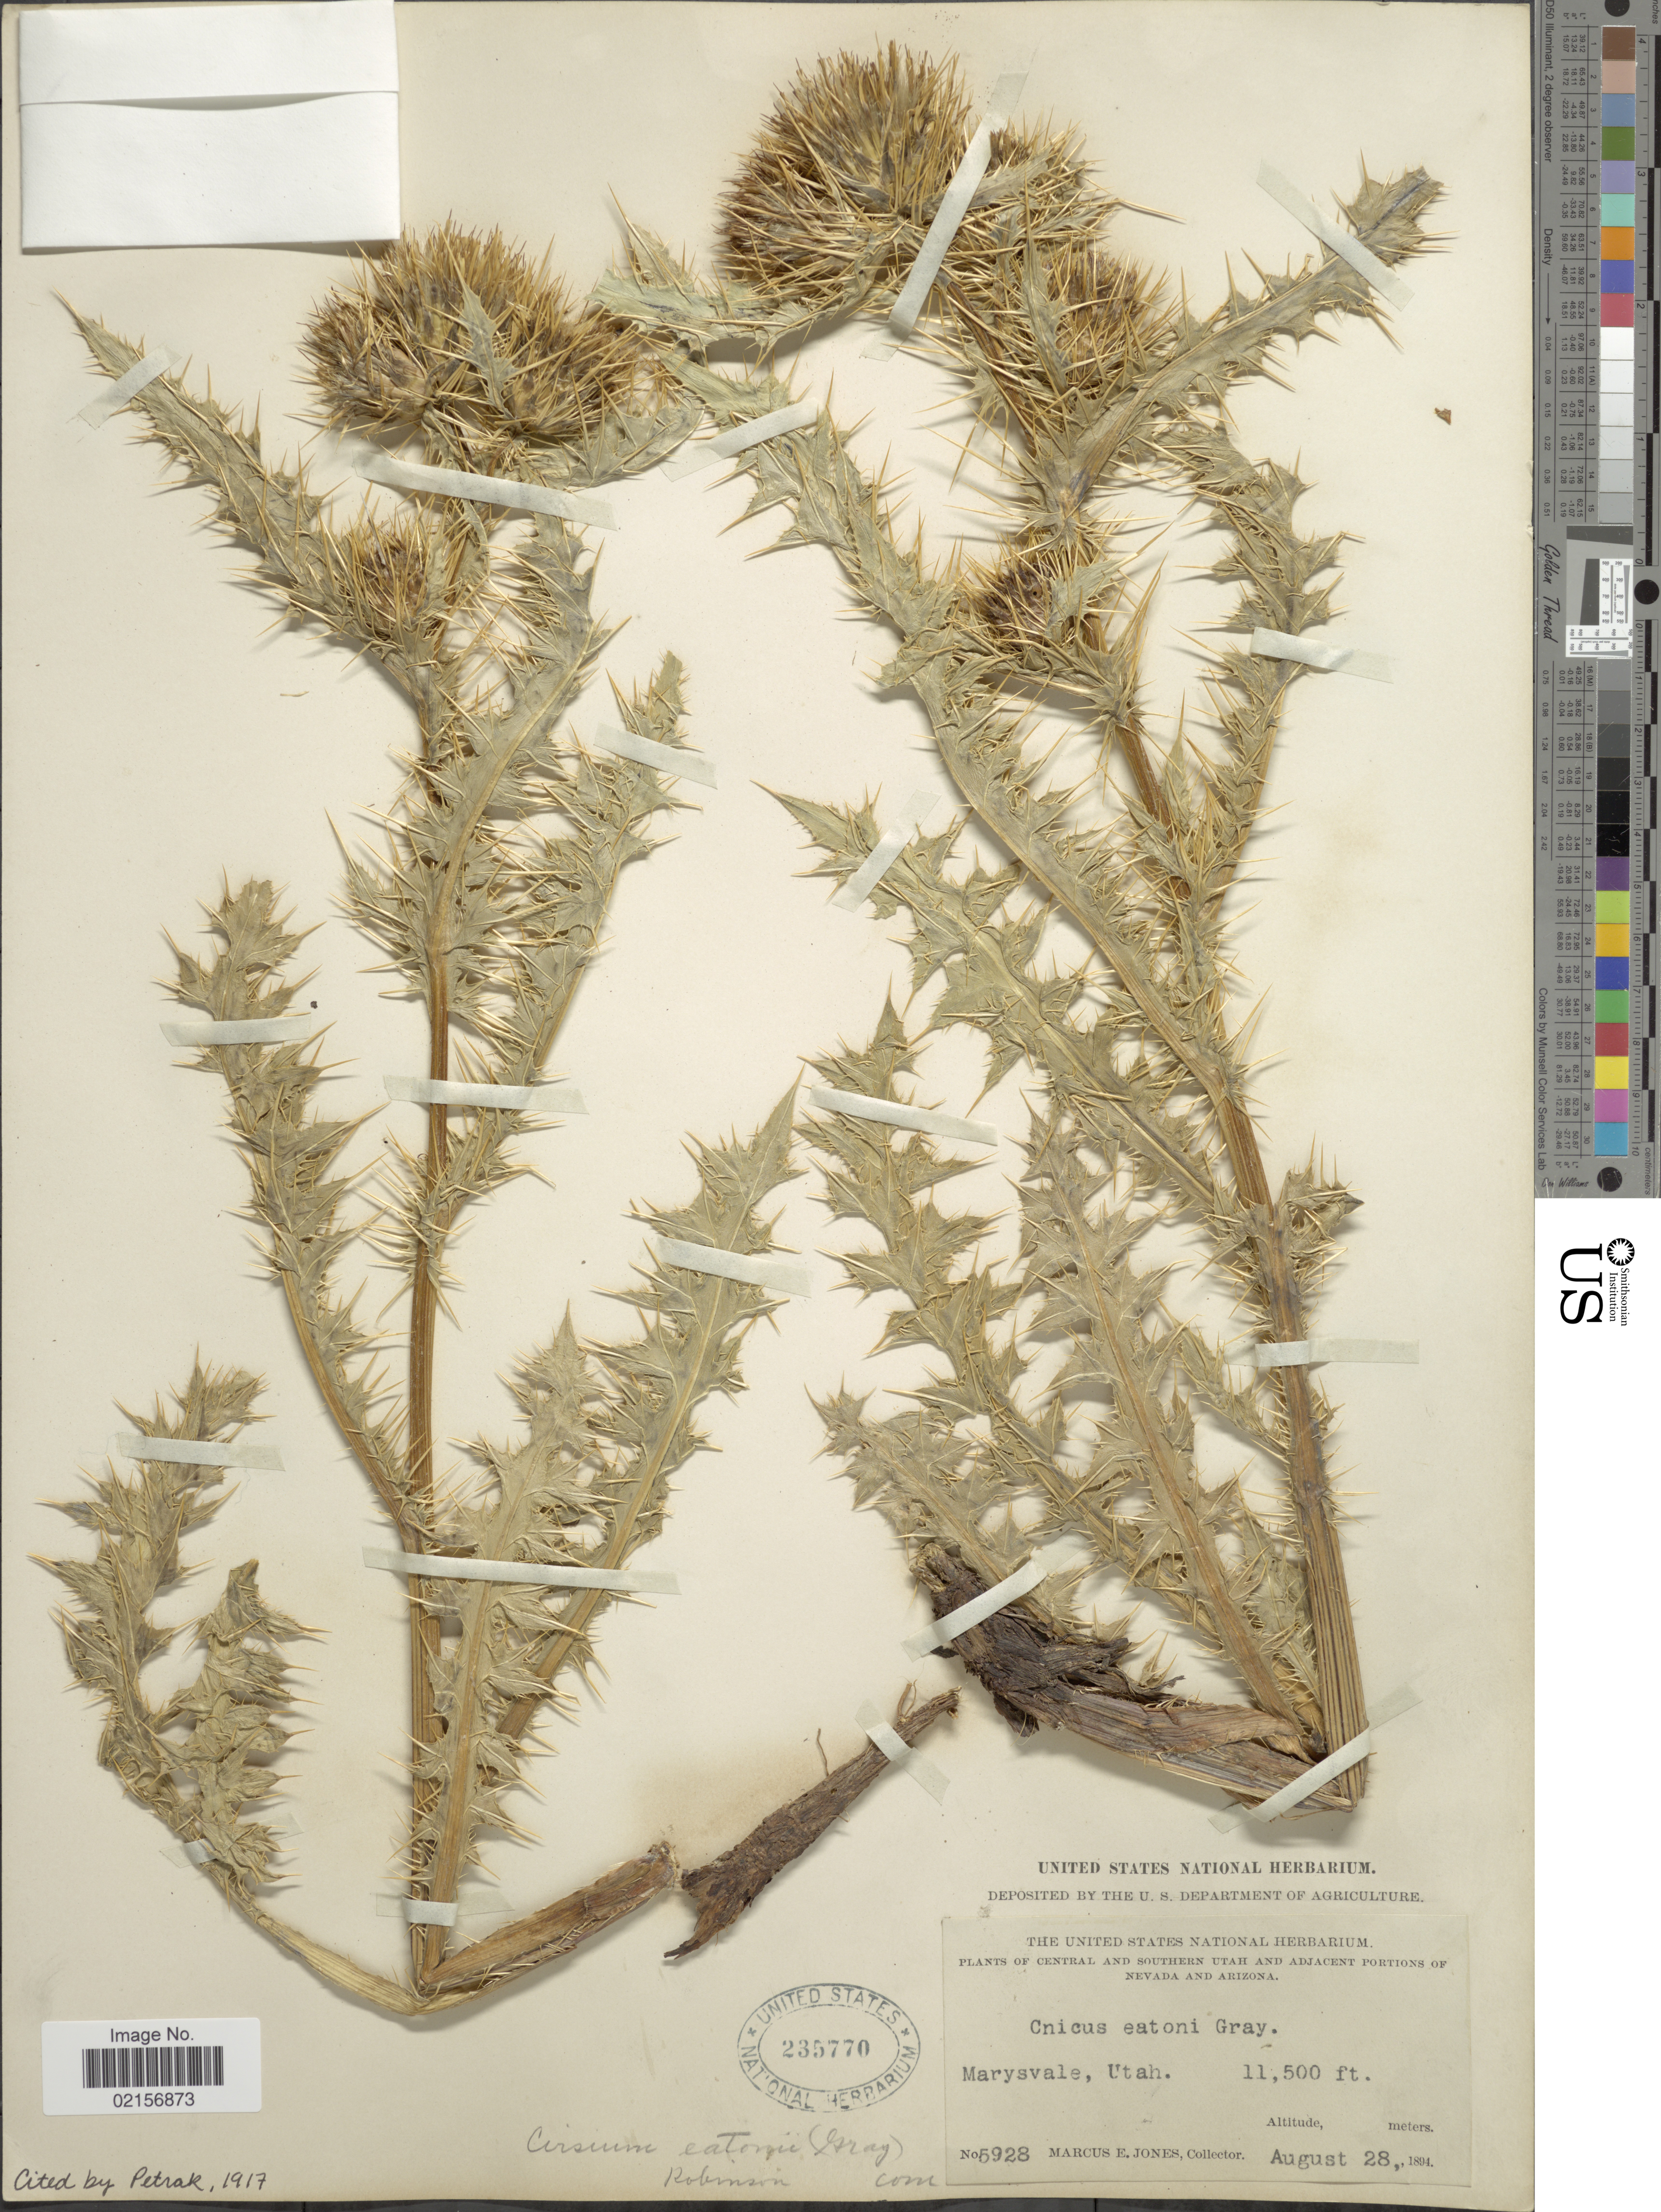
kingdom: Plantae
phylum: Tracheophyta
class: Magnoliopsida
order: Asterales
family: Asteraceae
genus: Cirsium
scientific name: Cirsium eatonii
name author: (A. Gray) B.L. Rob.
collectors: M. E. Jones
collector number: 5928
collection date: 1894-08-28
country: United States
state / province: Utah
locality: Central and Southern Utah, Marysvale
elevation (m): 3505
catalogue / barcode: US 235770